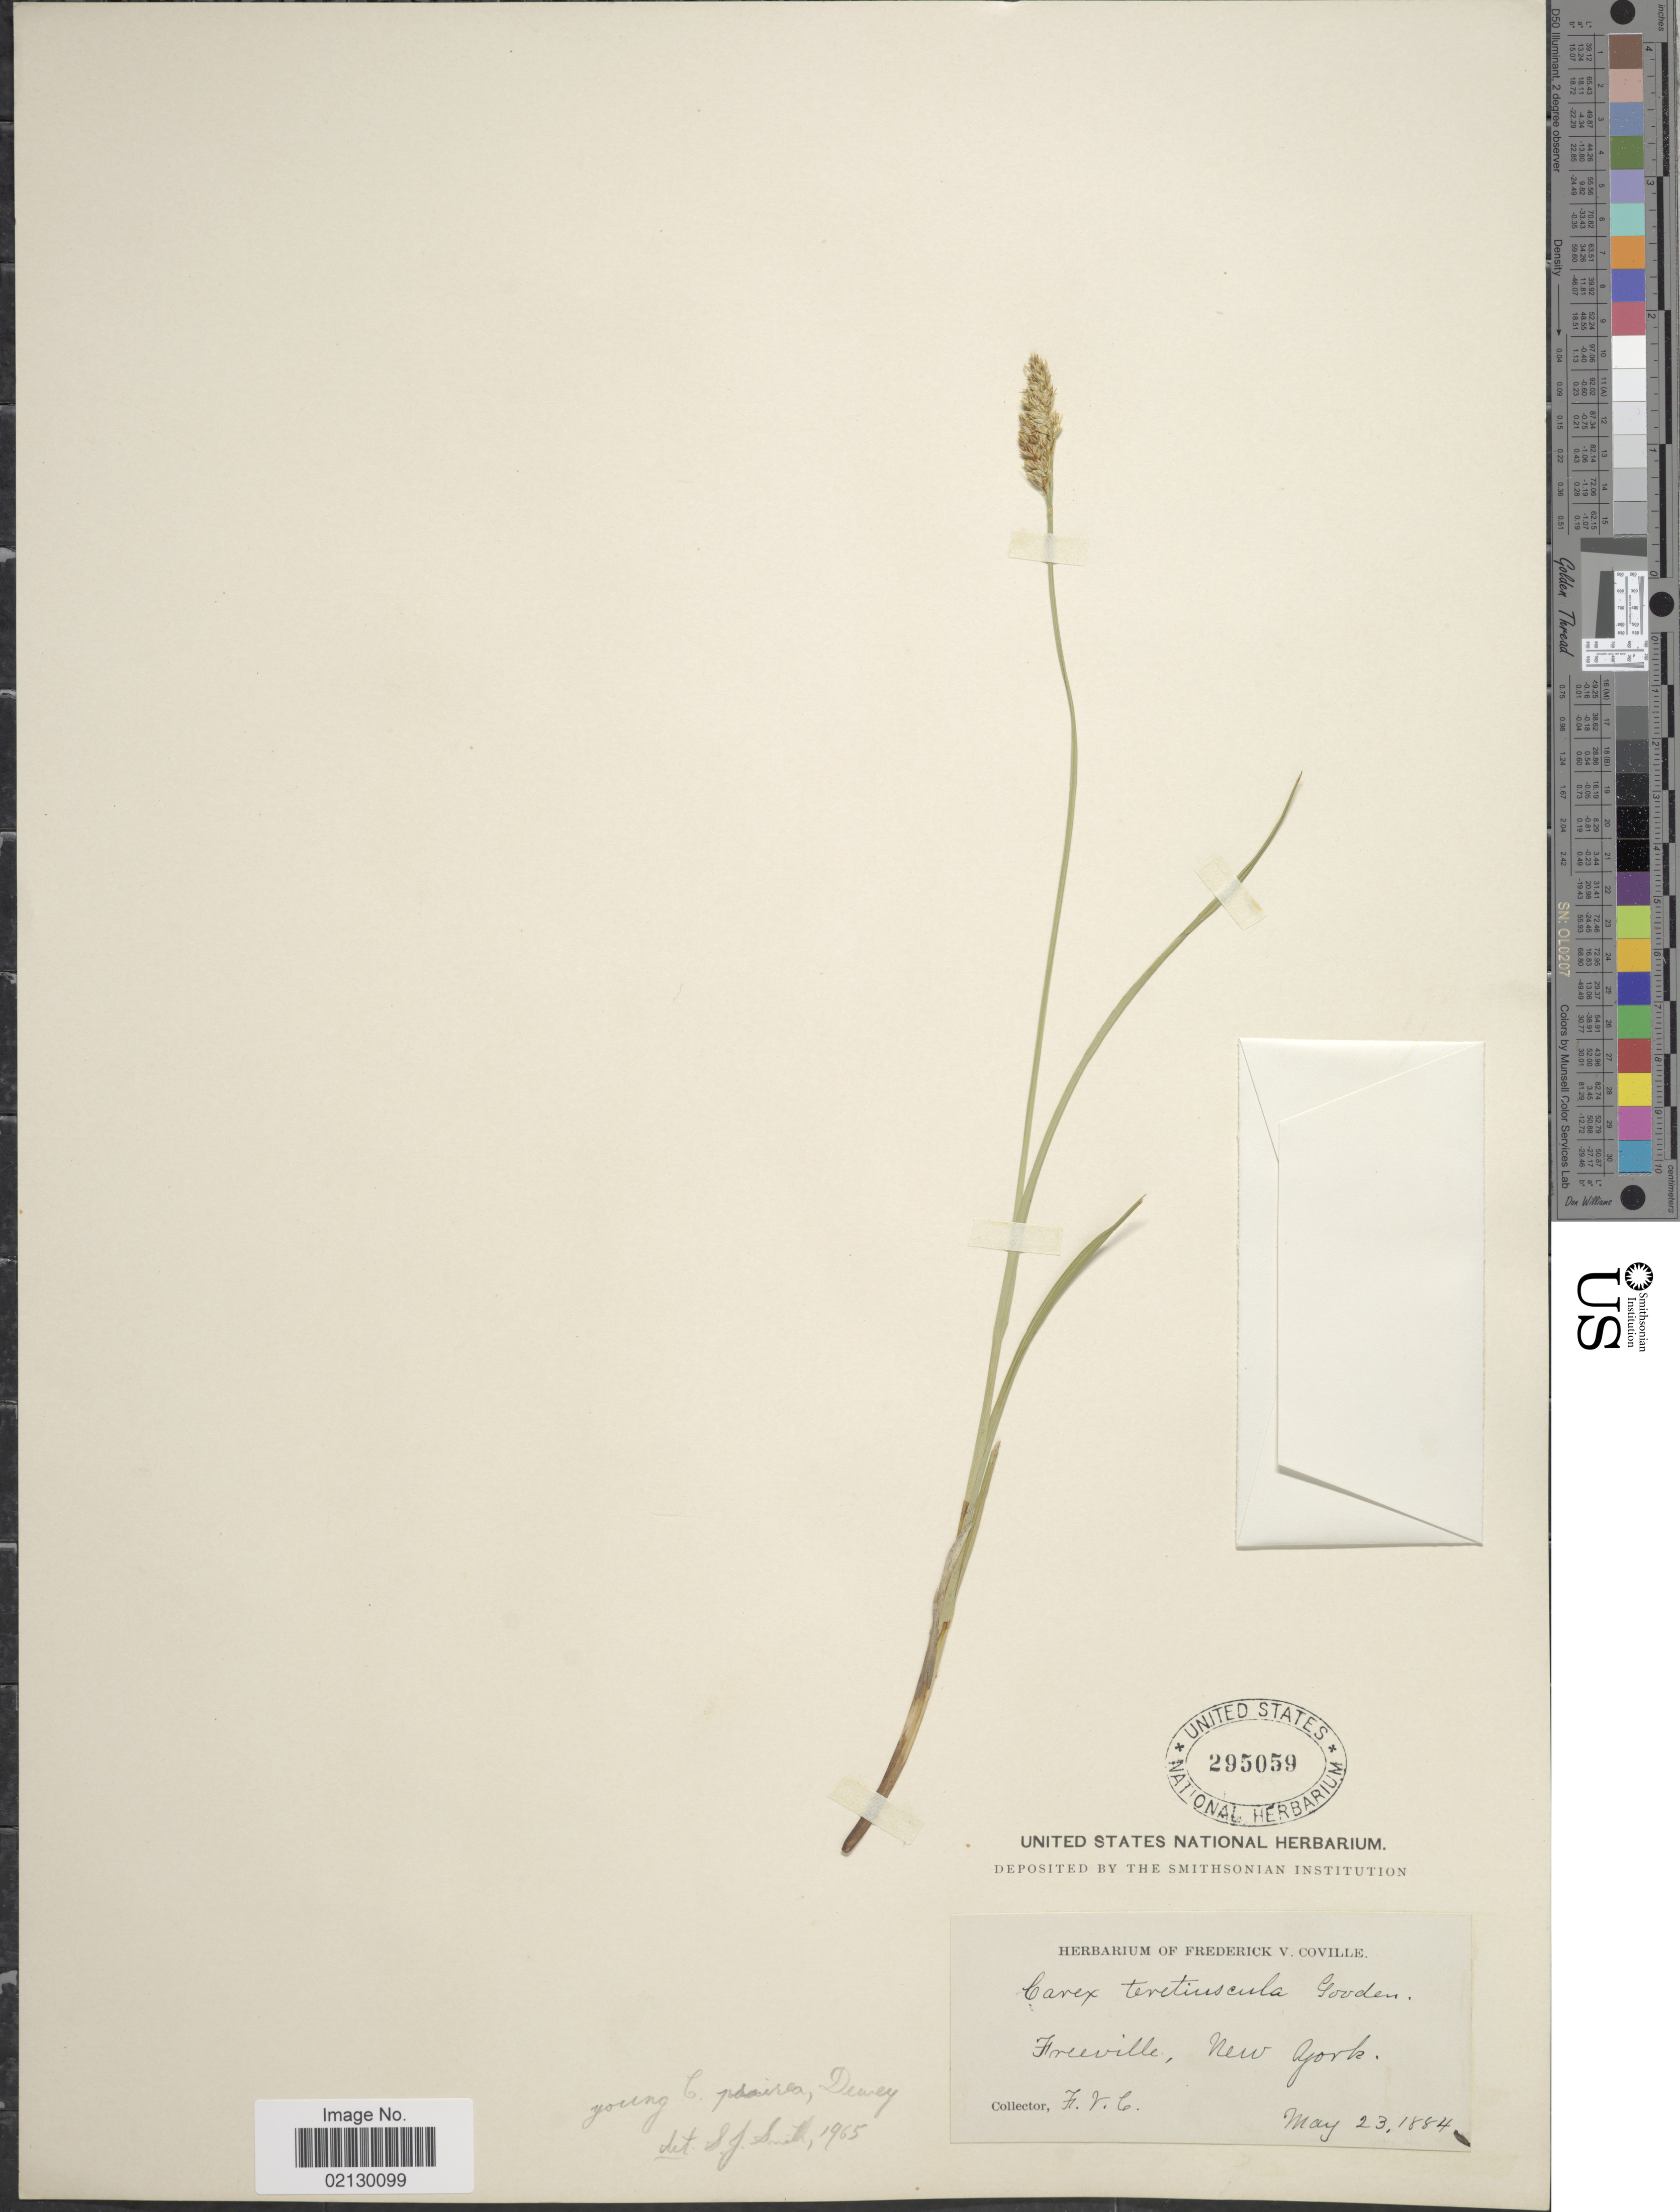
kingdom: Plantae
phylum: Tracheophyta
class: Liliopsida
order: Poales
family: Cyperaceae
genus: Carex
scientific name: Carex prairea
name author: Dewey ex Alph. Wood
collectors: F. V. Coville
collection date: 1884-05-23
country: United States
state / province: New York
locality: Freeville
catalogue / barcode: US 295059